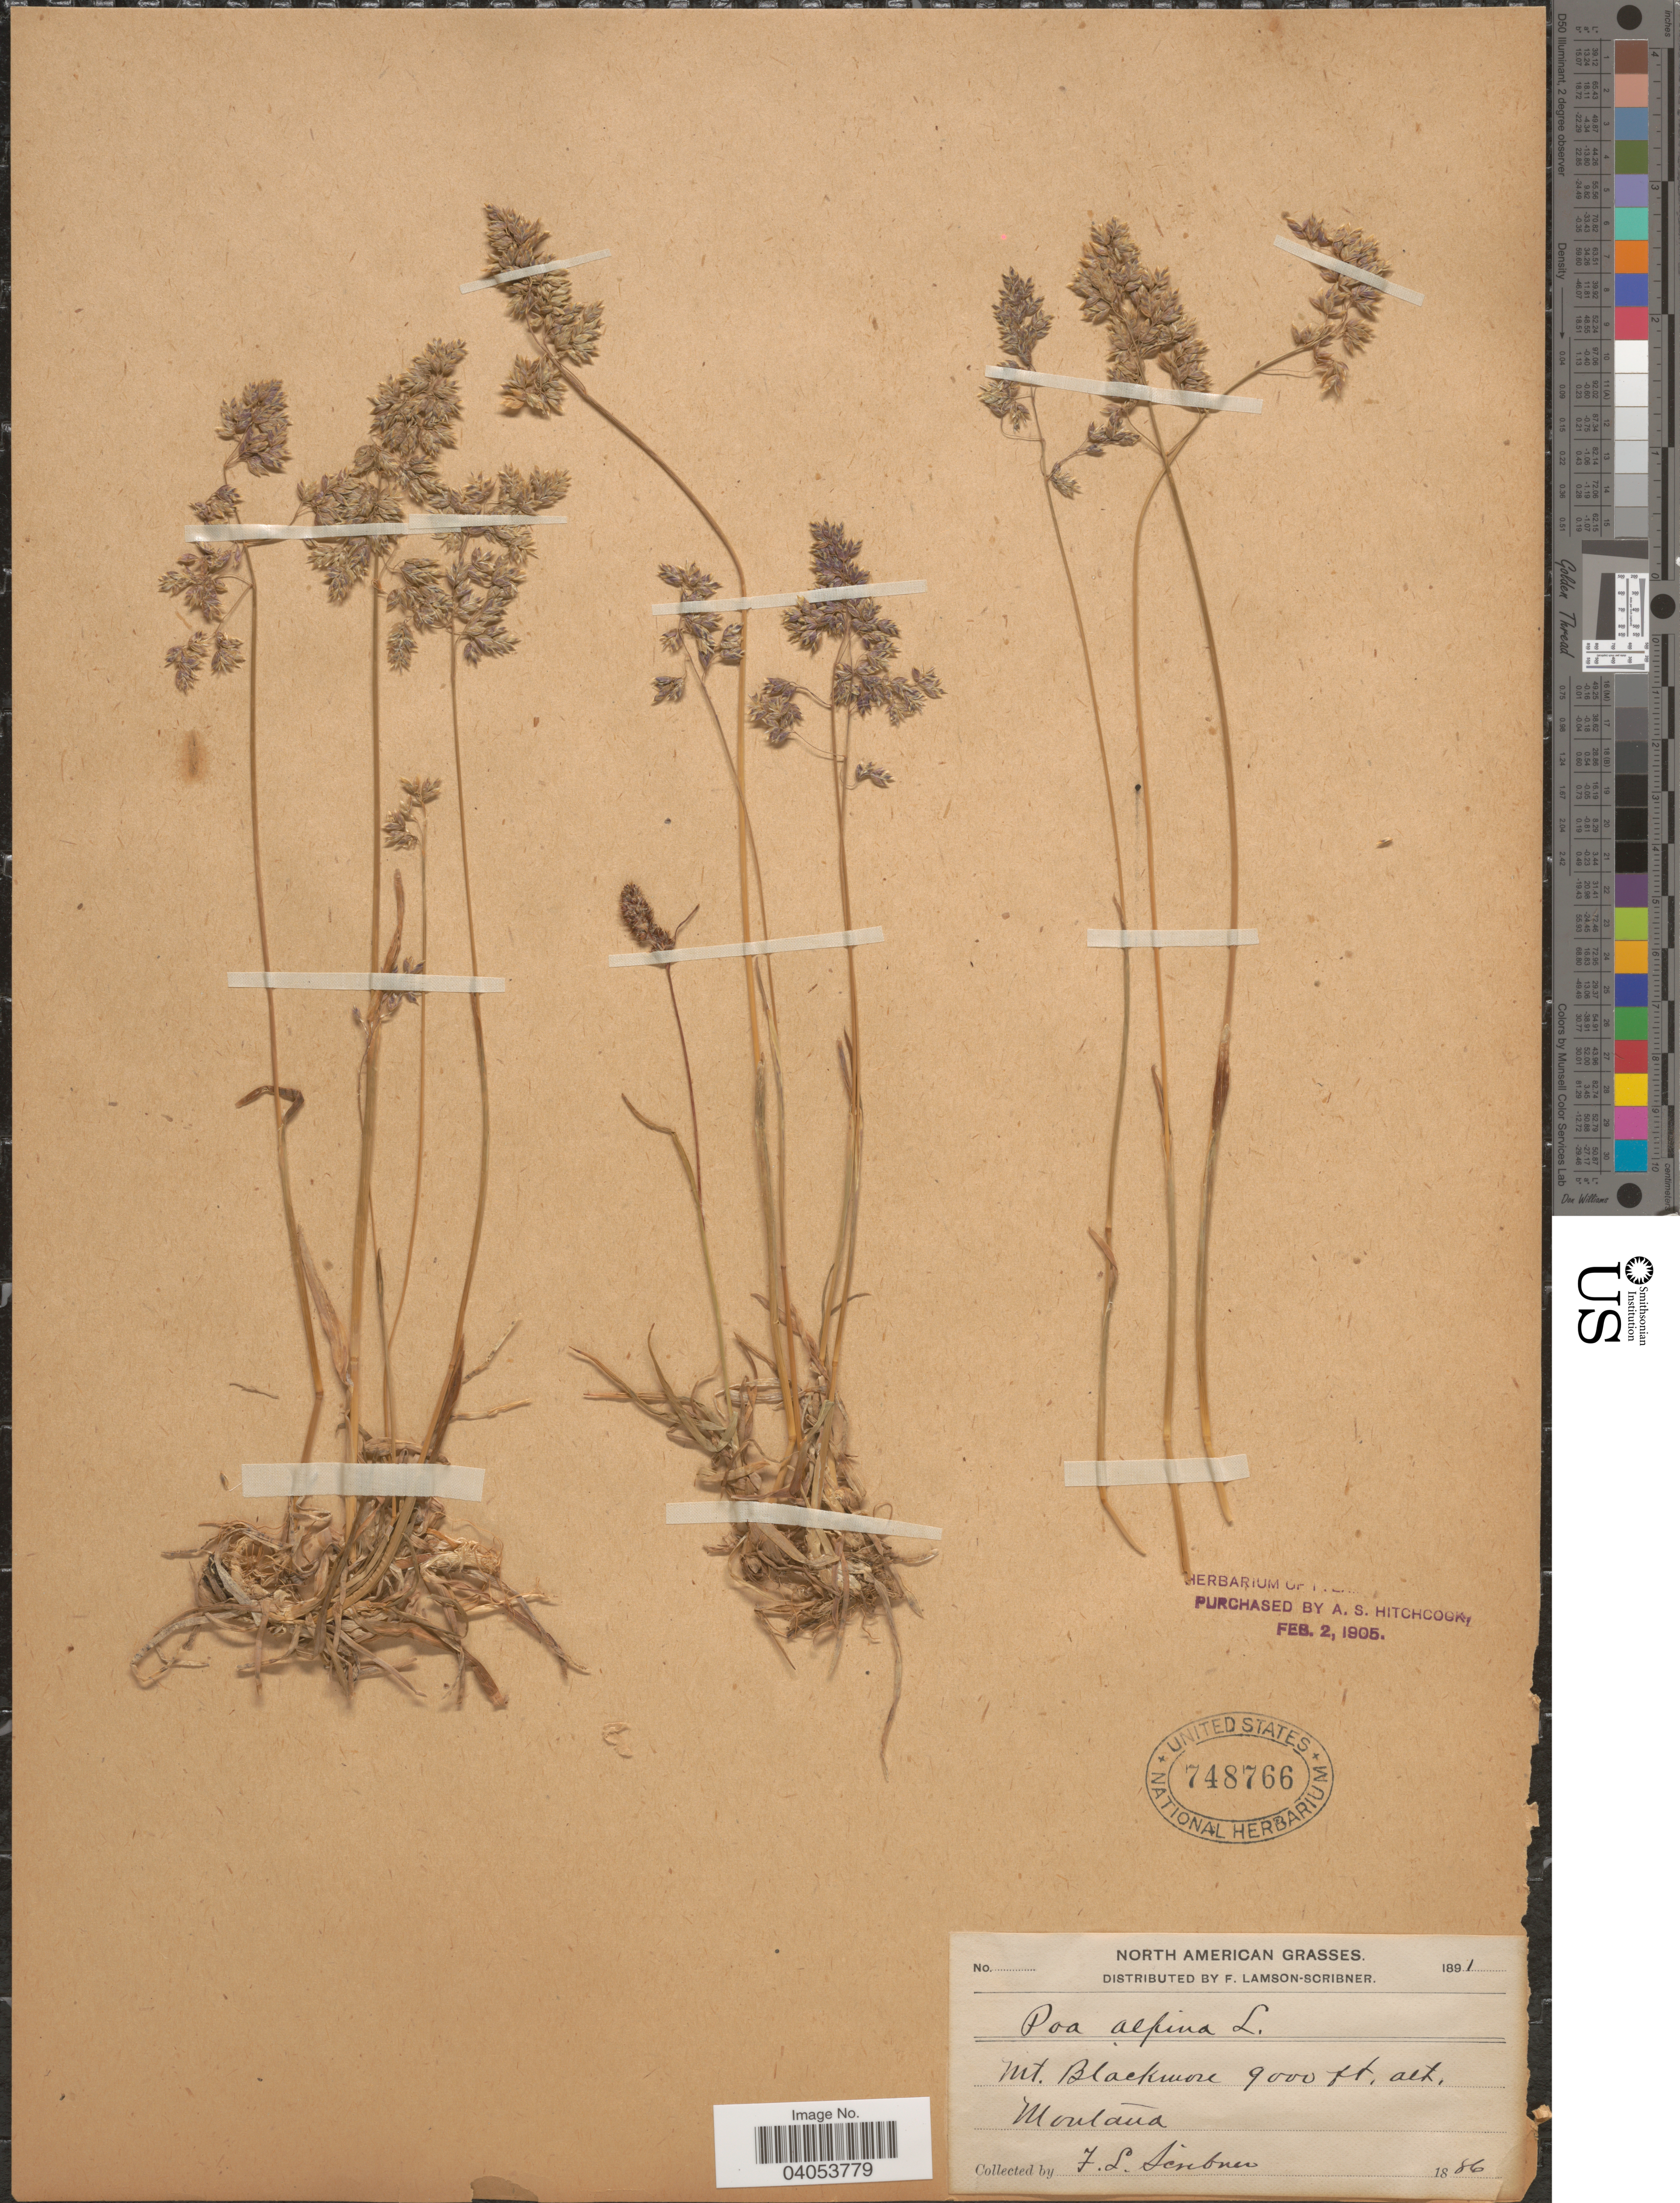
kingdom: Plantae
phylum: Tracheophyta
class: Liliopsida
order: Poales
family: Poaceae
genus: Poa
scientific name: Poa alpina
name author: L.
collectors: F. Lamson-Scribner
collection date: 1886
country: United States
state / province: Montana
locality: Mt. Blackmore.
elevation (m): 2743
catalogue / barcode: US 748766